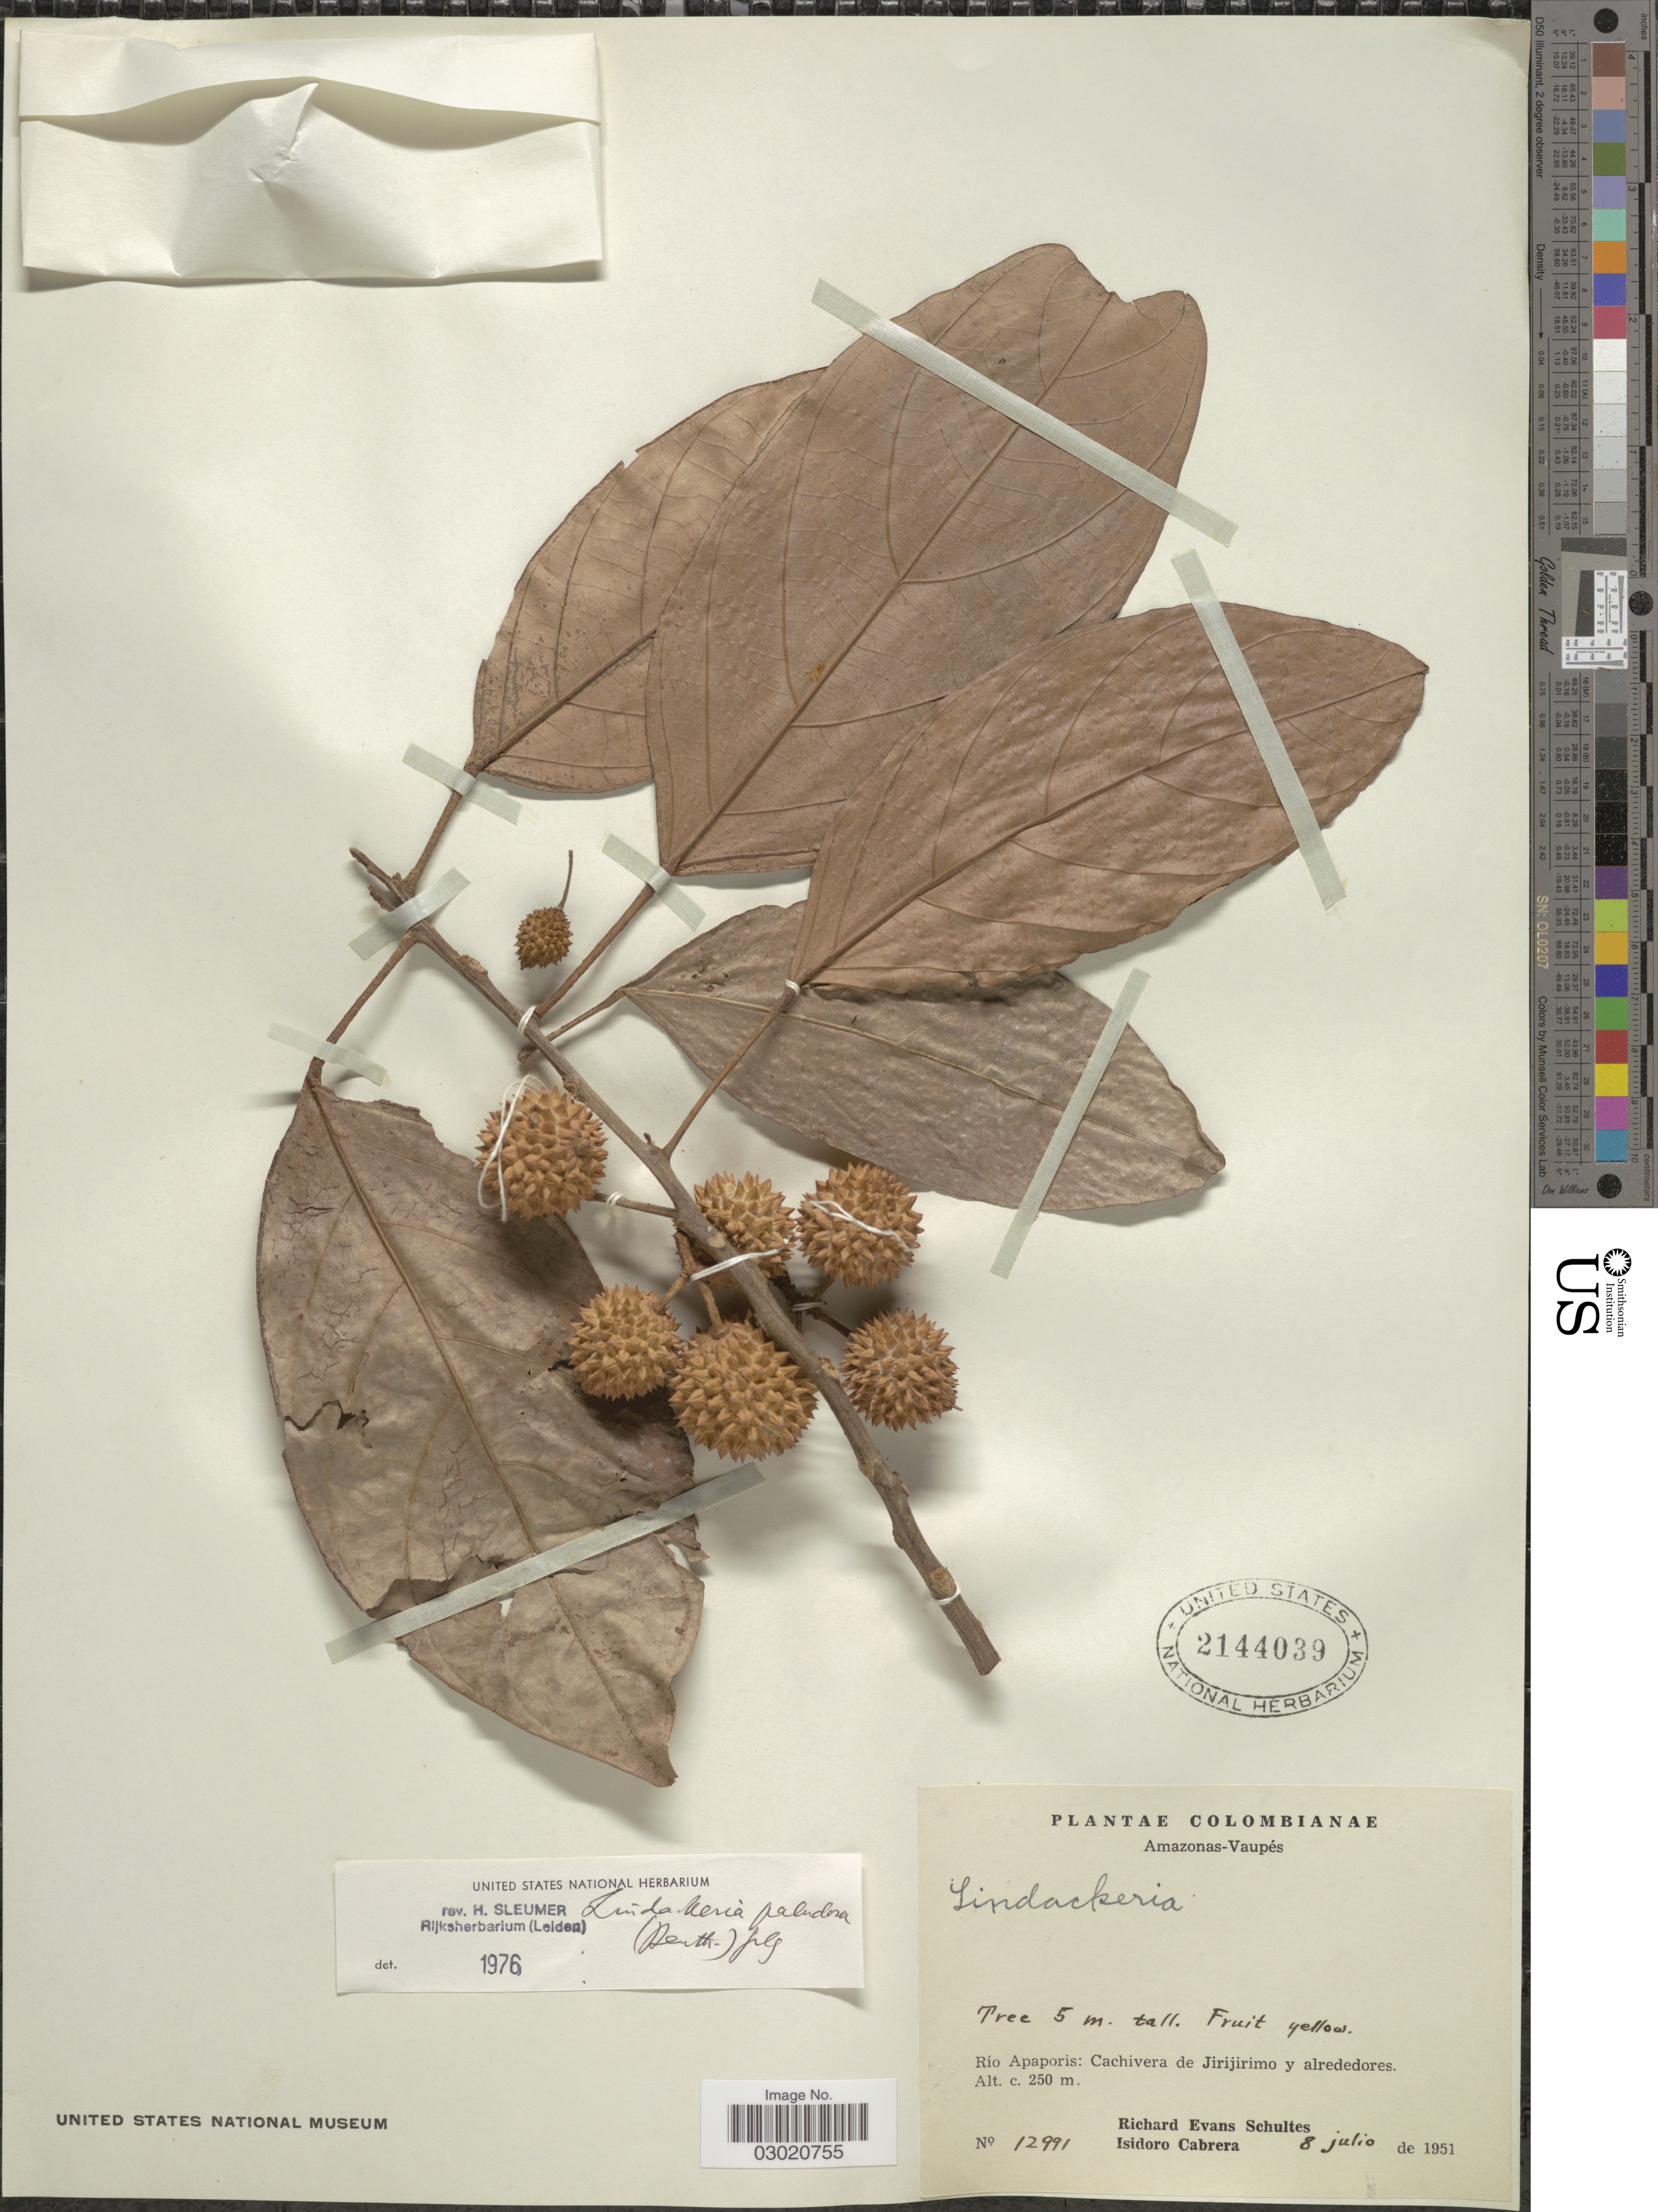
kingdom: Plantae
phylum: Tracheophyta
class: Magnoliopsida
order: Malpighiales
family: Achariaceae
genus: Lindackeria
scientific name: Lindackeria paludosa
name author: (Benth.) Gilg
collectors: R. E. Schultes & I. Cabrera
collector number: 12991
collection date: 1951-07-08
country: Colombia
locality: Amazonas-Vaupés, Río Apaporis: Cachivera de Jirijirimo y alrededores.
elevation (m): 250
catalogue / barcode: US 2144039